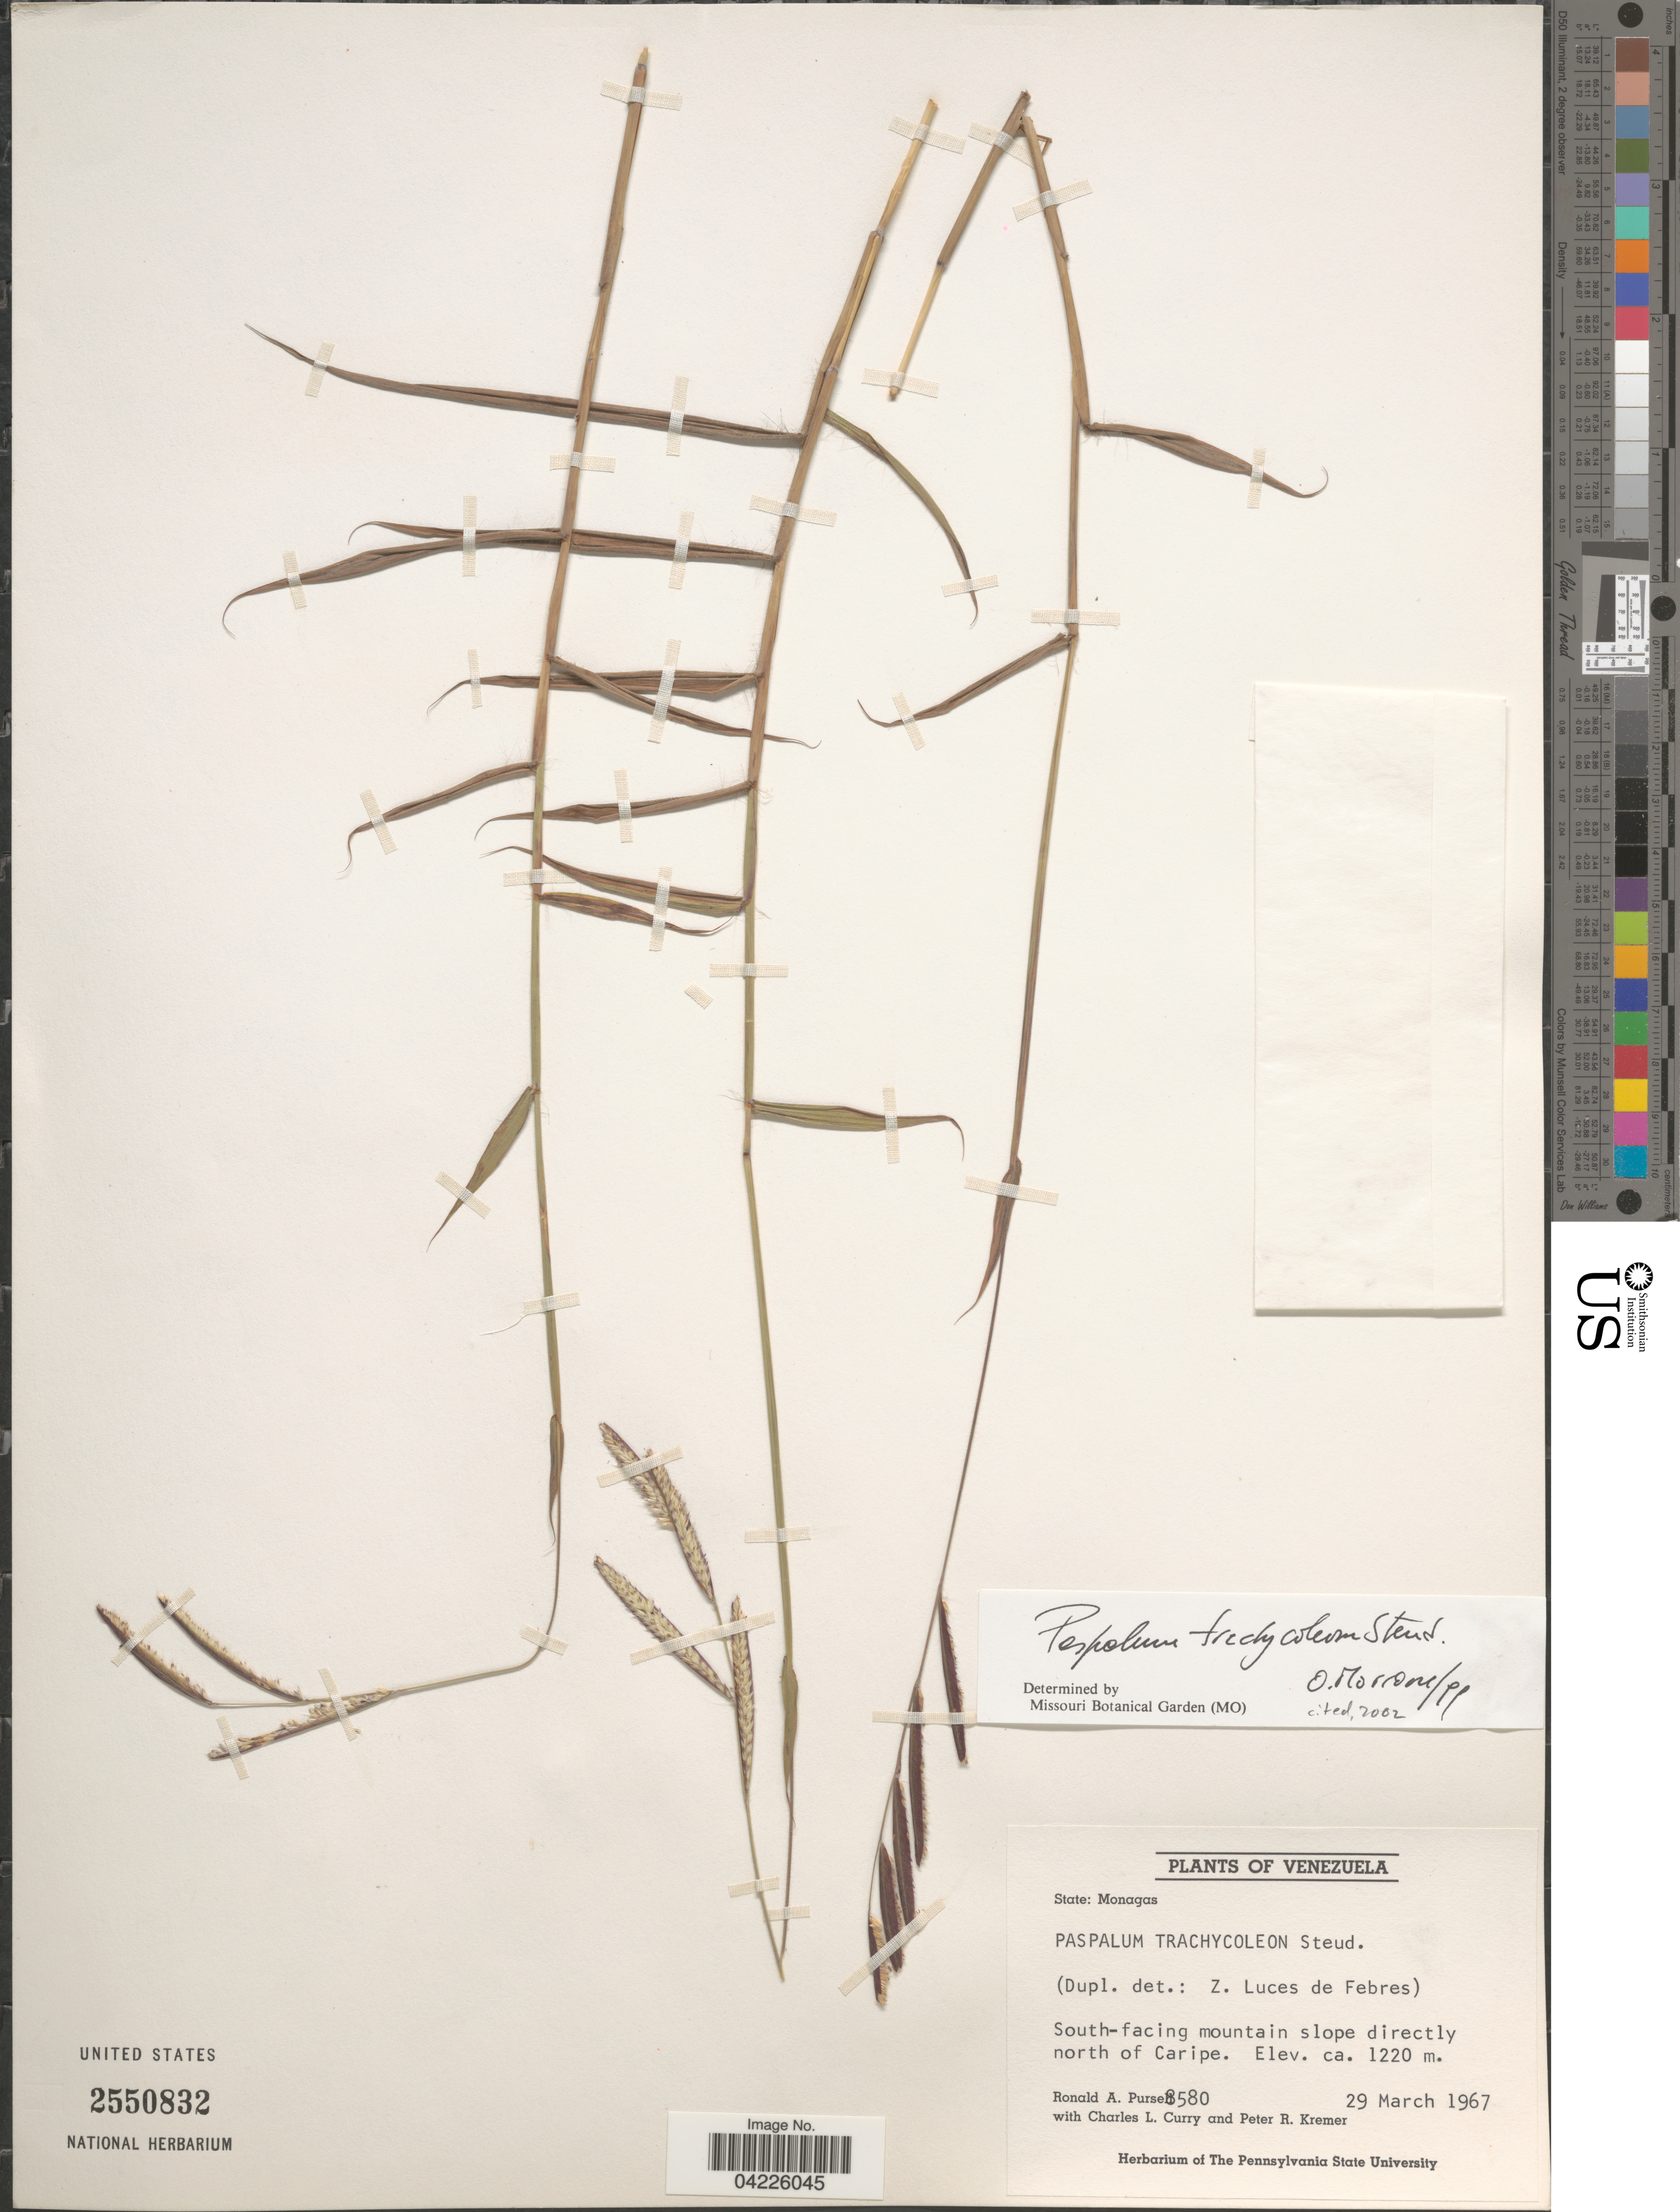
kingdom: Plantae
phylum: Tracheophyta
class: Liliopsida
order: Poales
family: Poaceae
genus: Paspalum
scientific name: Paspalum trachycoleon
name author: Steud.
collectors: R. A. Pursell, C. L. Curry & P. Kremer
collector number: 8580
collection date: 1967-03-29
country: Venezuela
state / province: Monagas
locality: South-facing mountain slope directly north of Caripe.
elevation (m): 1220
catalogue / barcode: US 2550832